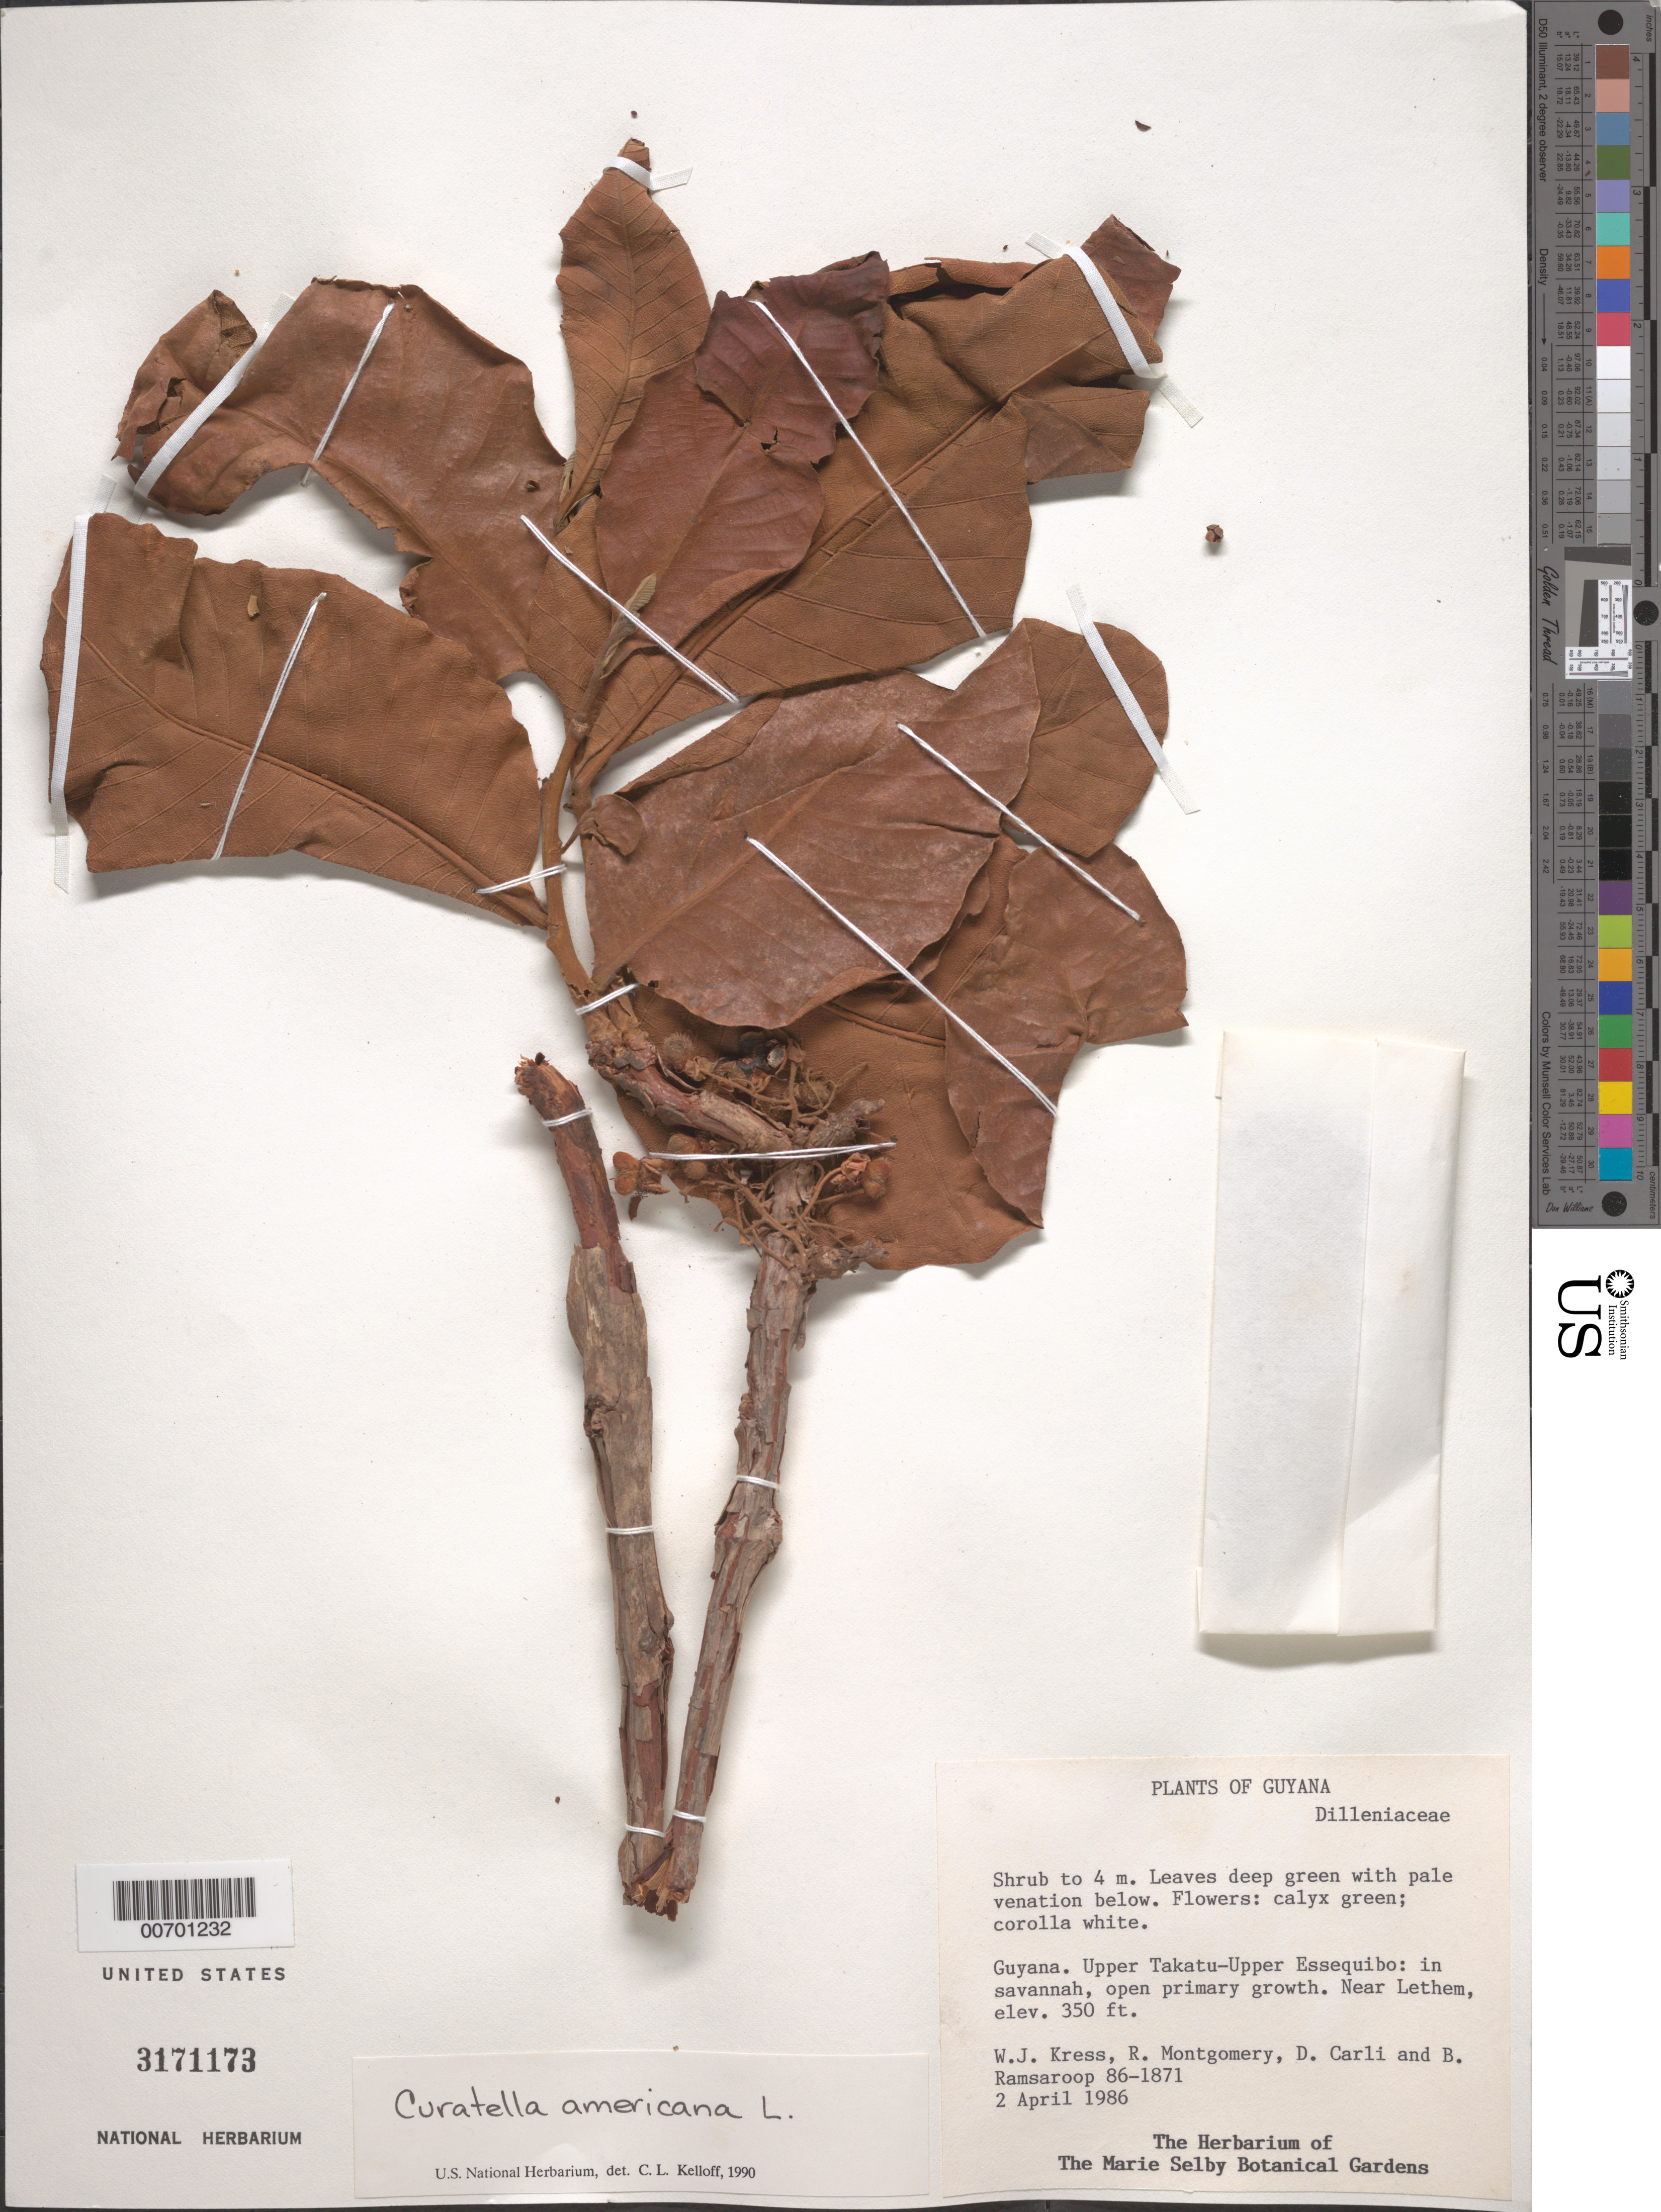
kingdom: Plantae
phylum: Tracheophyta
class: Magnoliopsida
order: Dilleniales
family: Dilleniaceae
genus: Curatella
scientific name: Curatella americana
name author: L.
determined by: Kelloff, Carol L., (US), Smithsonian Institution - National Museum of Natural History (UNITED STATES)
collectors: W. J. Kress, R. Montgomery, D. Carli & B. Ramsaroop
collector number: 86 1871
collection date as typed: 2-Apr-86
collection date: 1986-04-02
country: Guyana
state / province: U. Takutu-U. Essequibo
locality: Lethem, vic.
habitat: Savanna, open primary growth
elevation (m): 107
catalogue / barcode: US 3171173